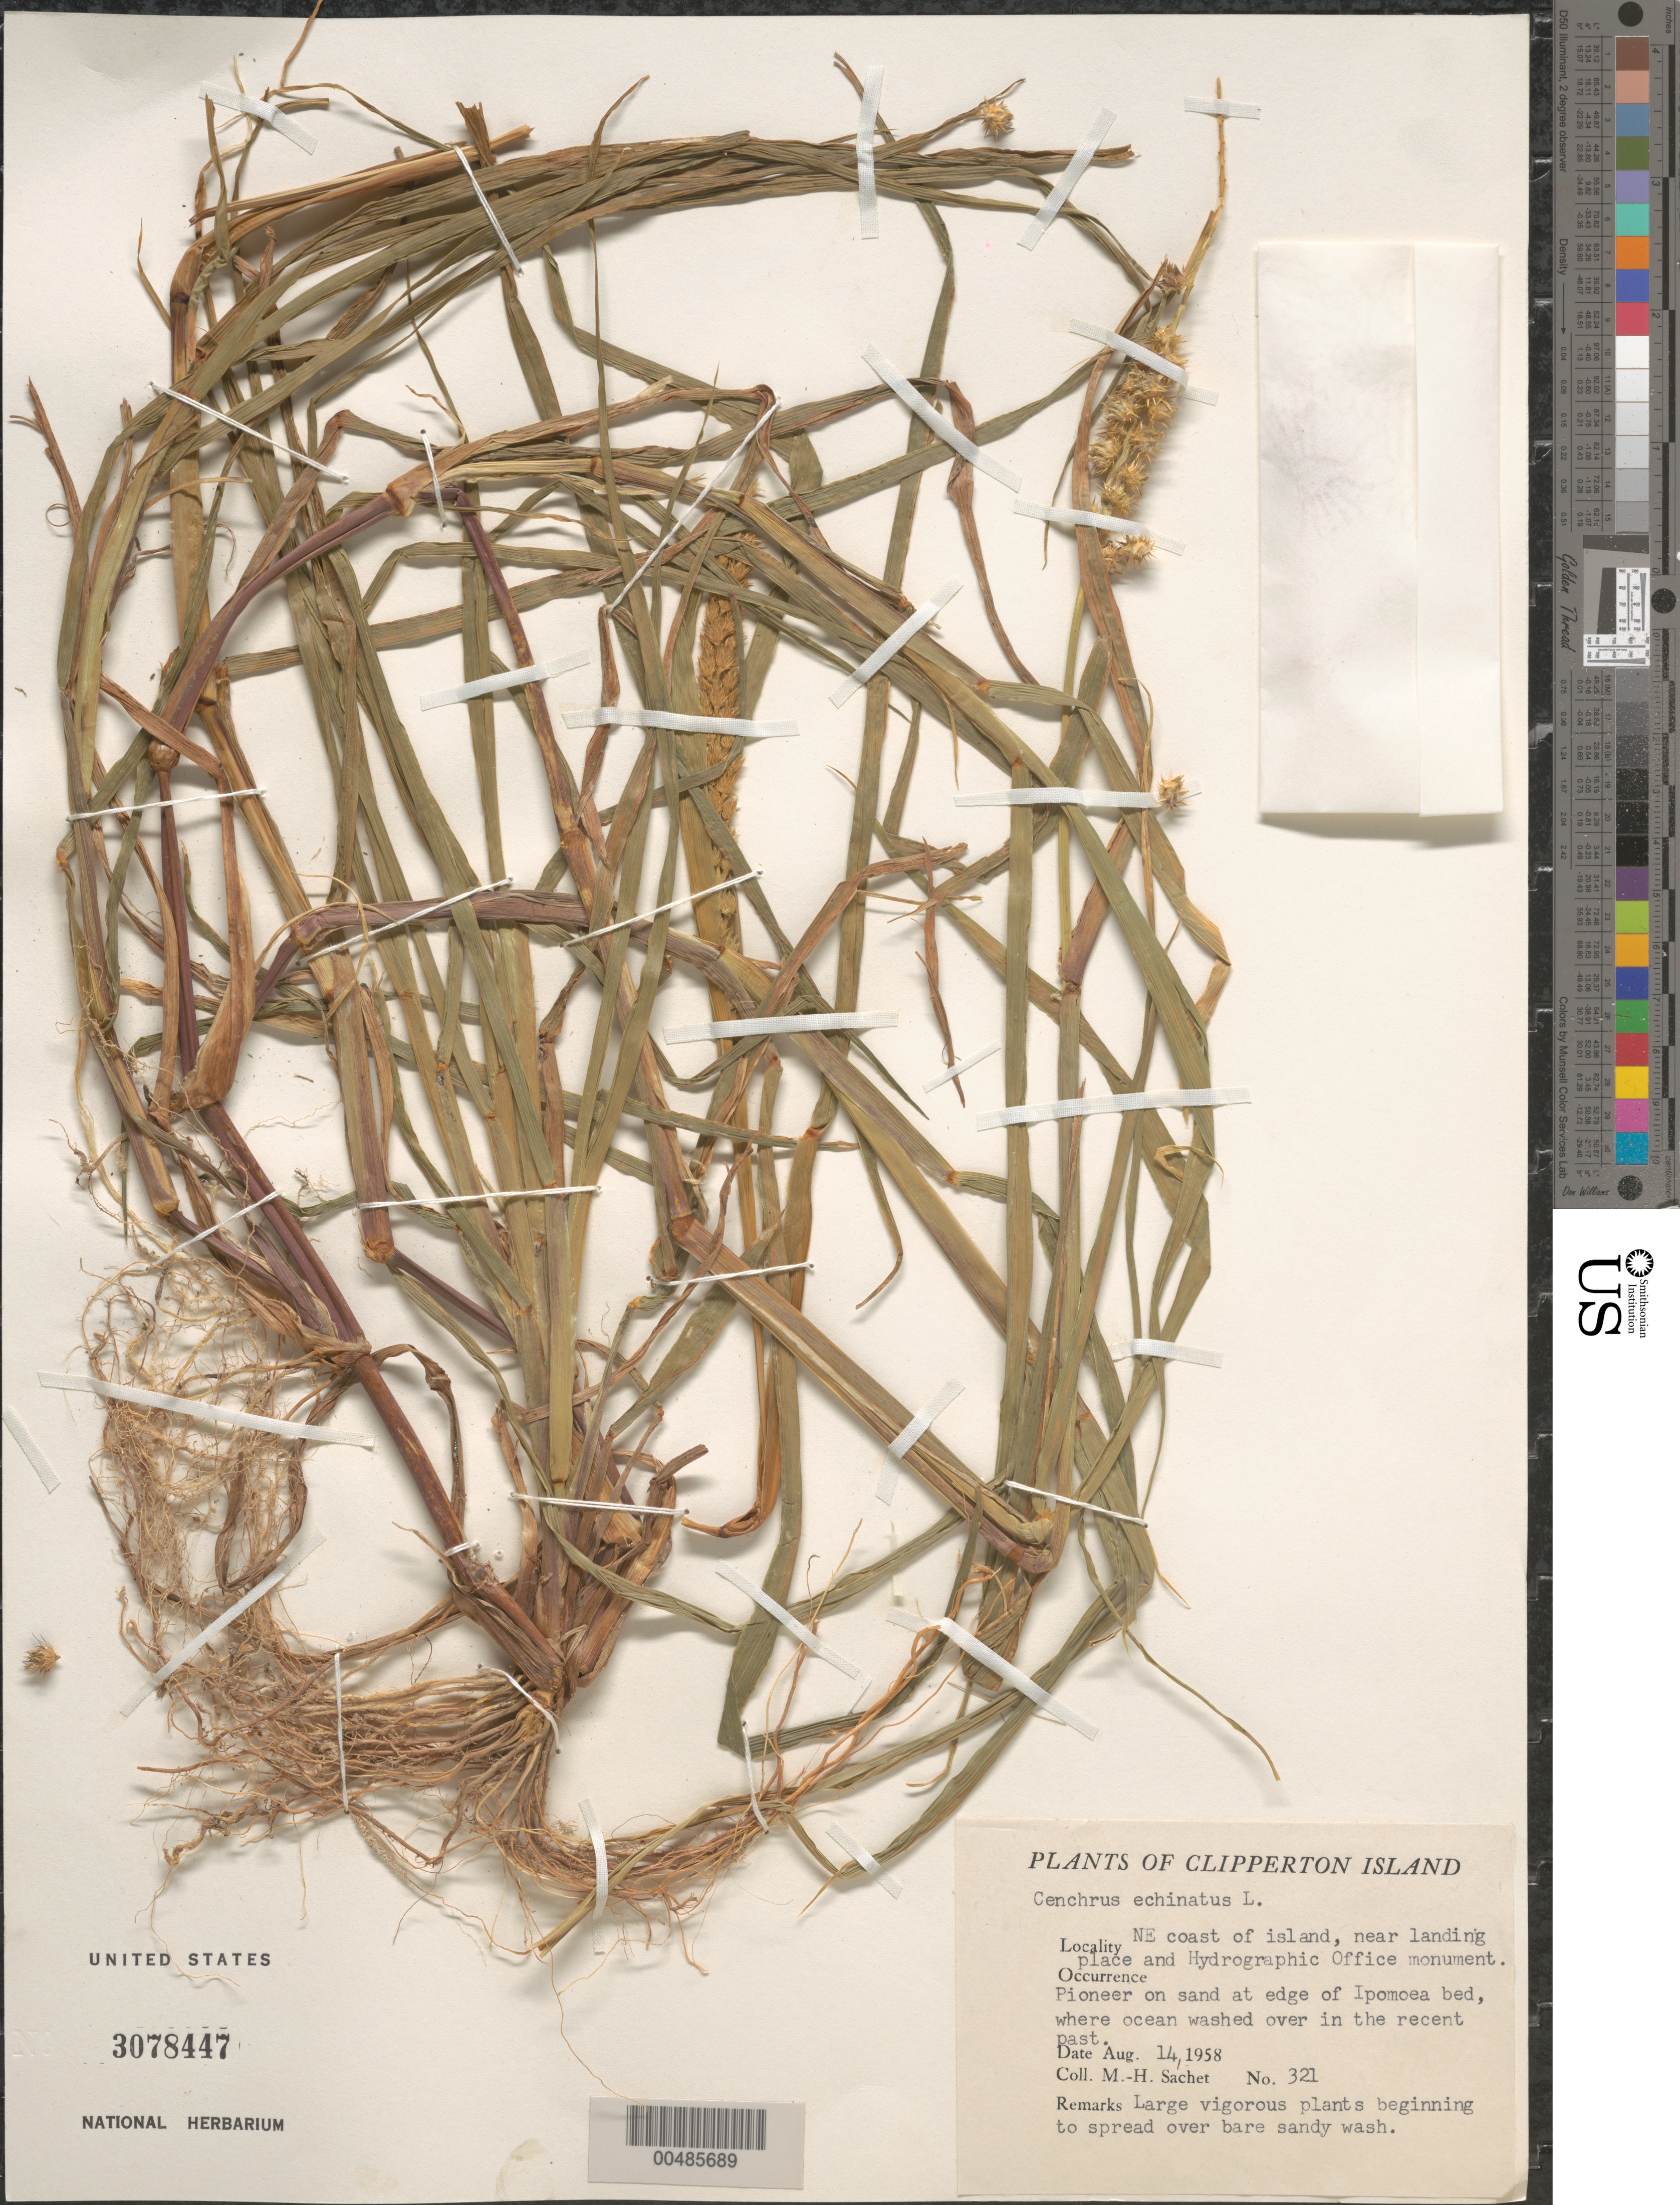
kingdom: Plantae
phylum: Tracheophyta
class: Liliopsida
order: Poales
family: Poaceae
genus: Cenchrus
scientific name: Cenchrus echinatus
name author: L.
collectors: M.-H. Sachet & M.-H. Sachet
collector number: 321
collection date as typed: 14 Aug 1958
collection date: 1958-08-14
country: Central Am. Pac. Islands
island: Clipperton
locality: Clipperton Island, NE coast of island, near landing place and Hydrographic Office Monument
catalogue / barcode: US 3078447